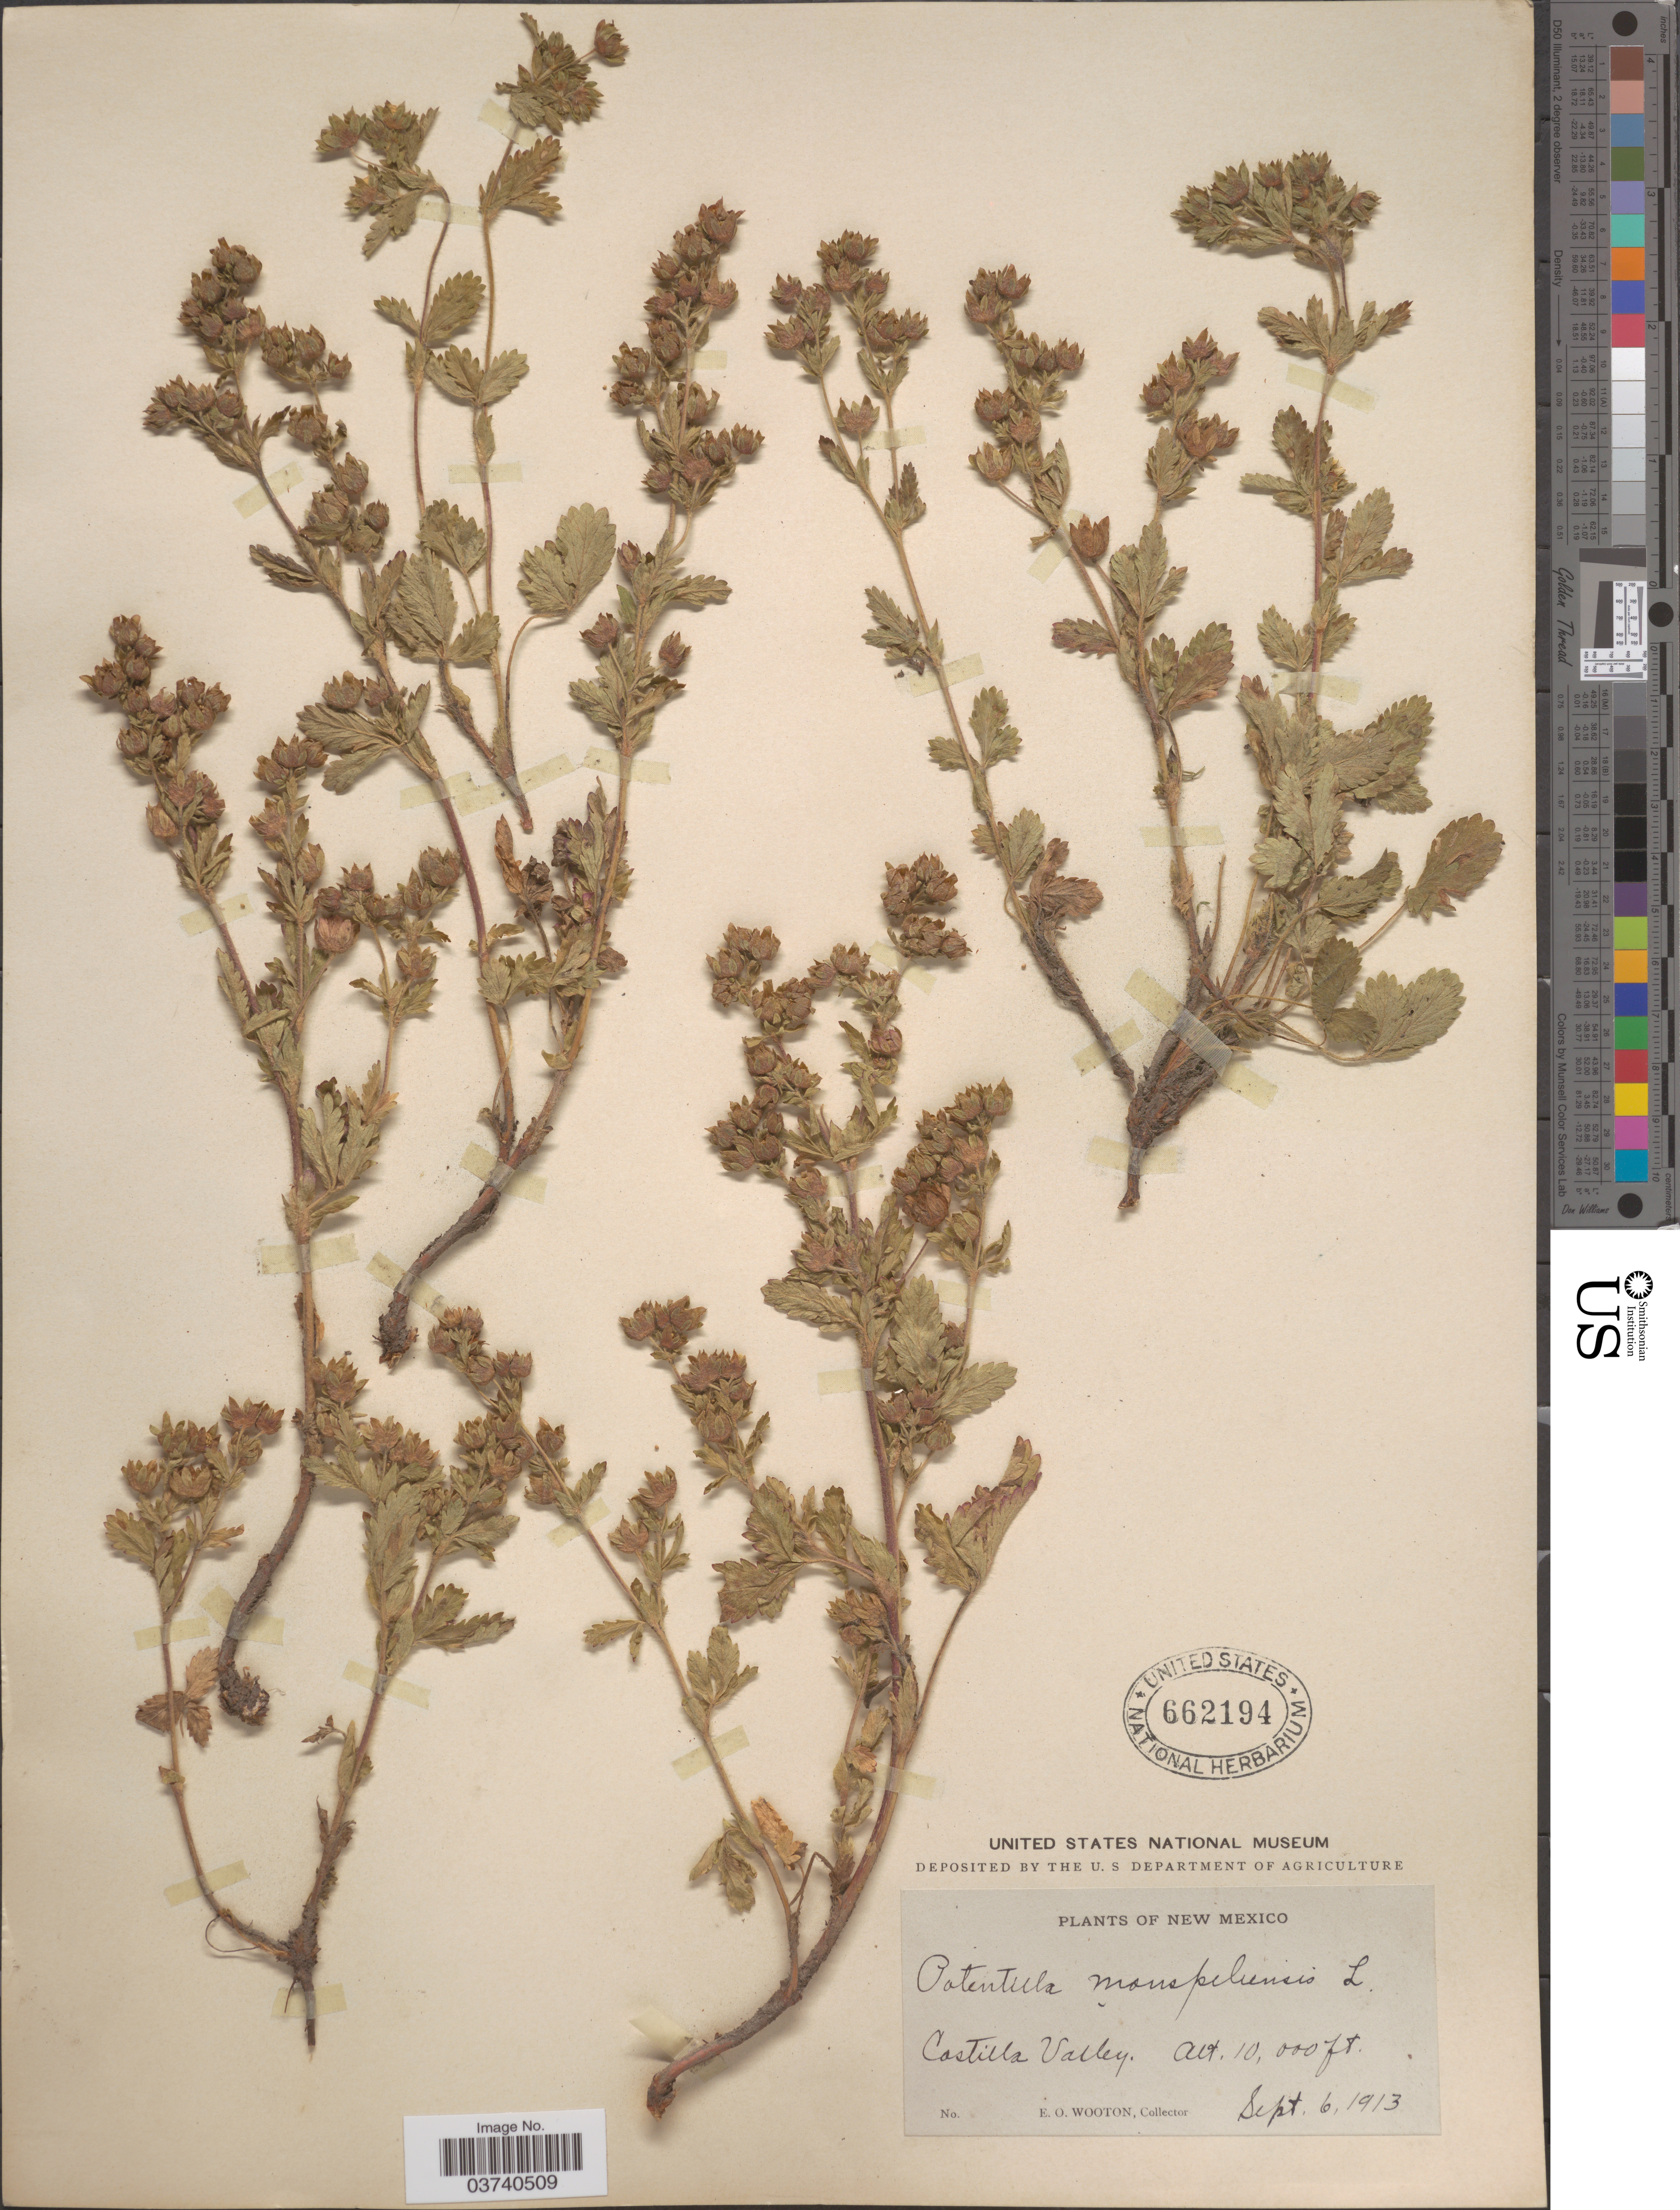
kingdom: Plantae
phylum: Tracheophyta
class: Magnoliopsida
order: Rosales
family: Rosaceae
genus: Potentilla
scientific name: Potentilla norvegica subsp. monspeliensis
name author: (L.) Asch. & Graebn.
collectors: E. O. Wooton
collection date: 1913-09-06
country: United States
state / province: New Mexico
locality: Castilla Valley.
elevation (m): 3048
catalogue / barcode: US 662194